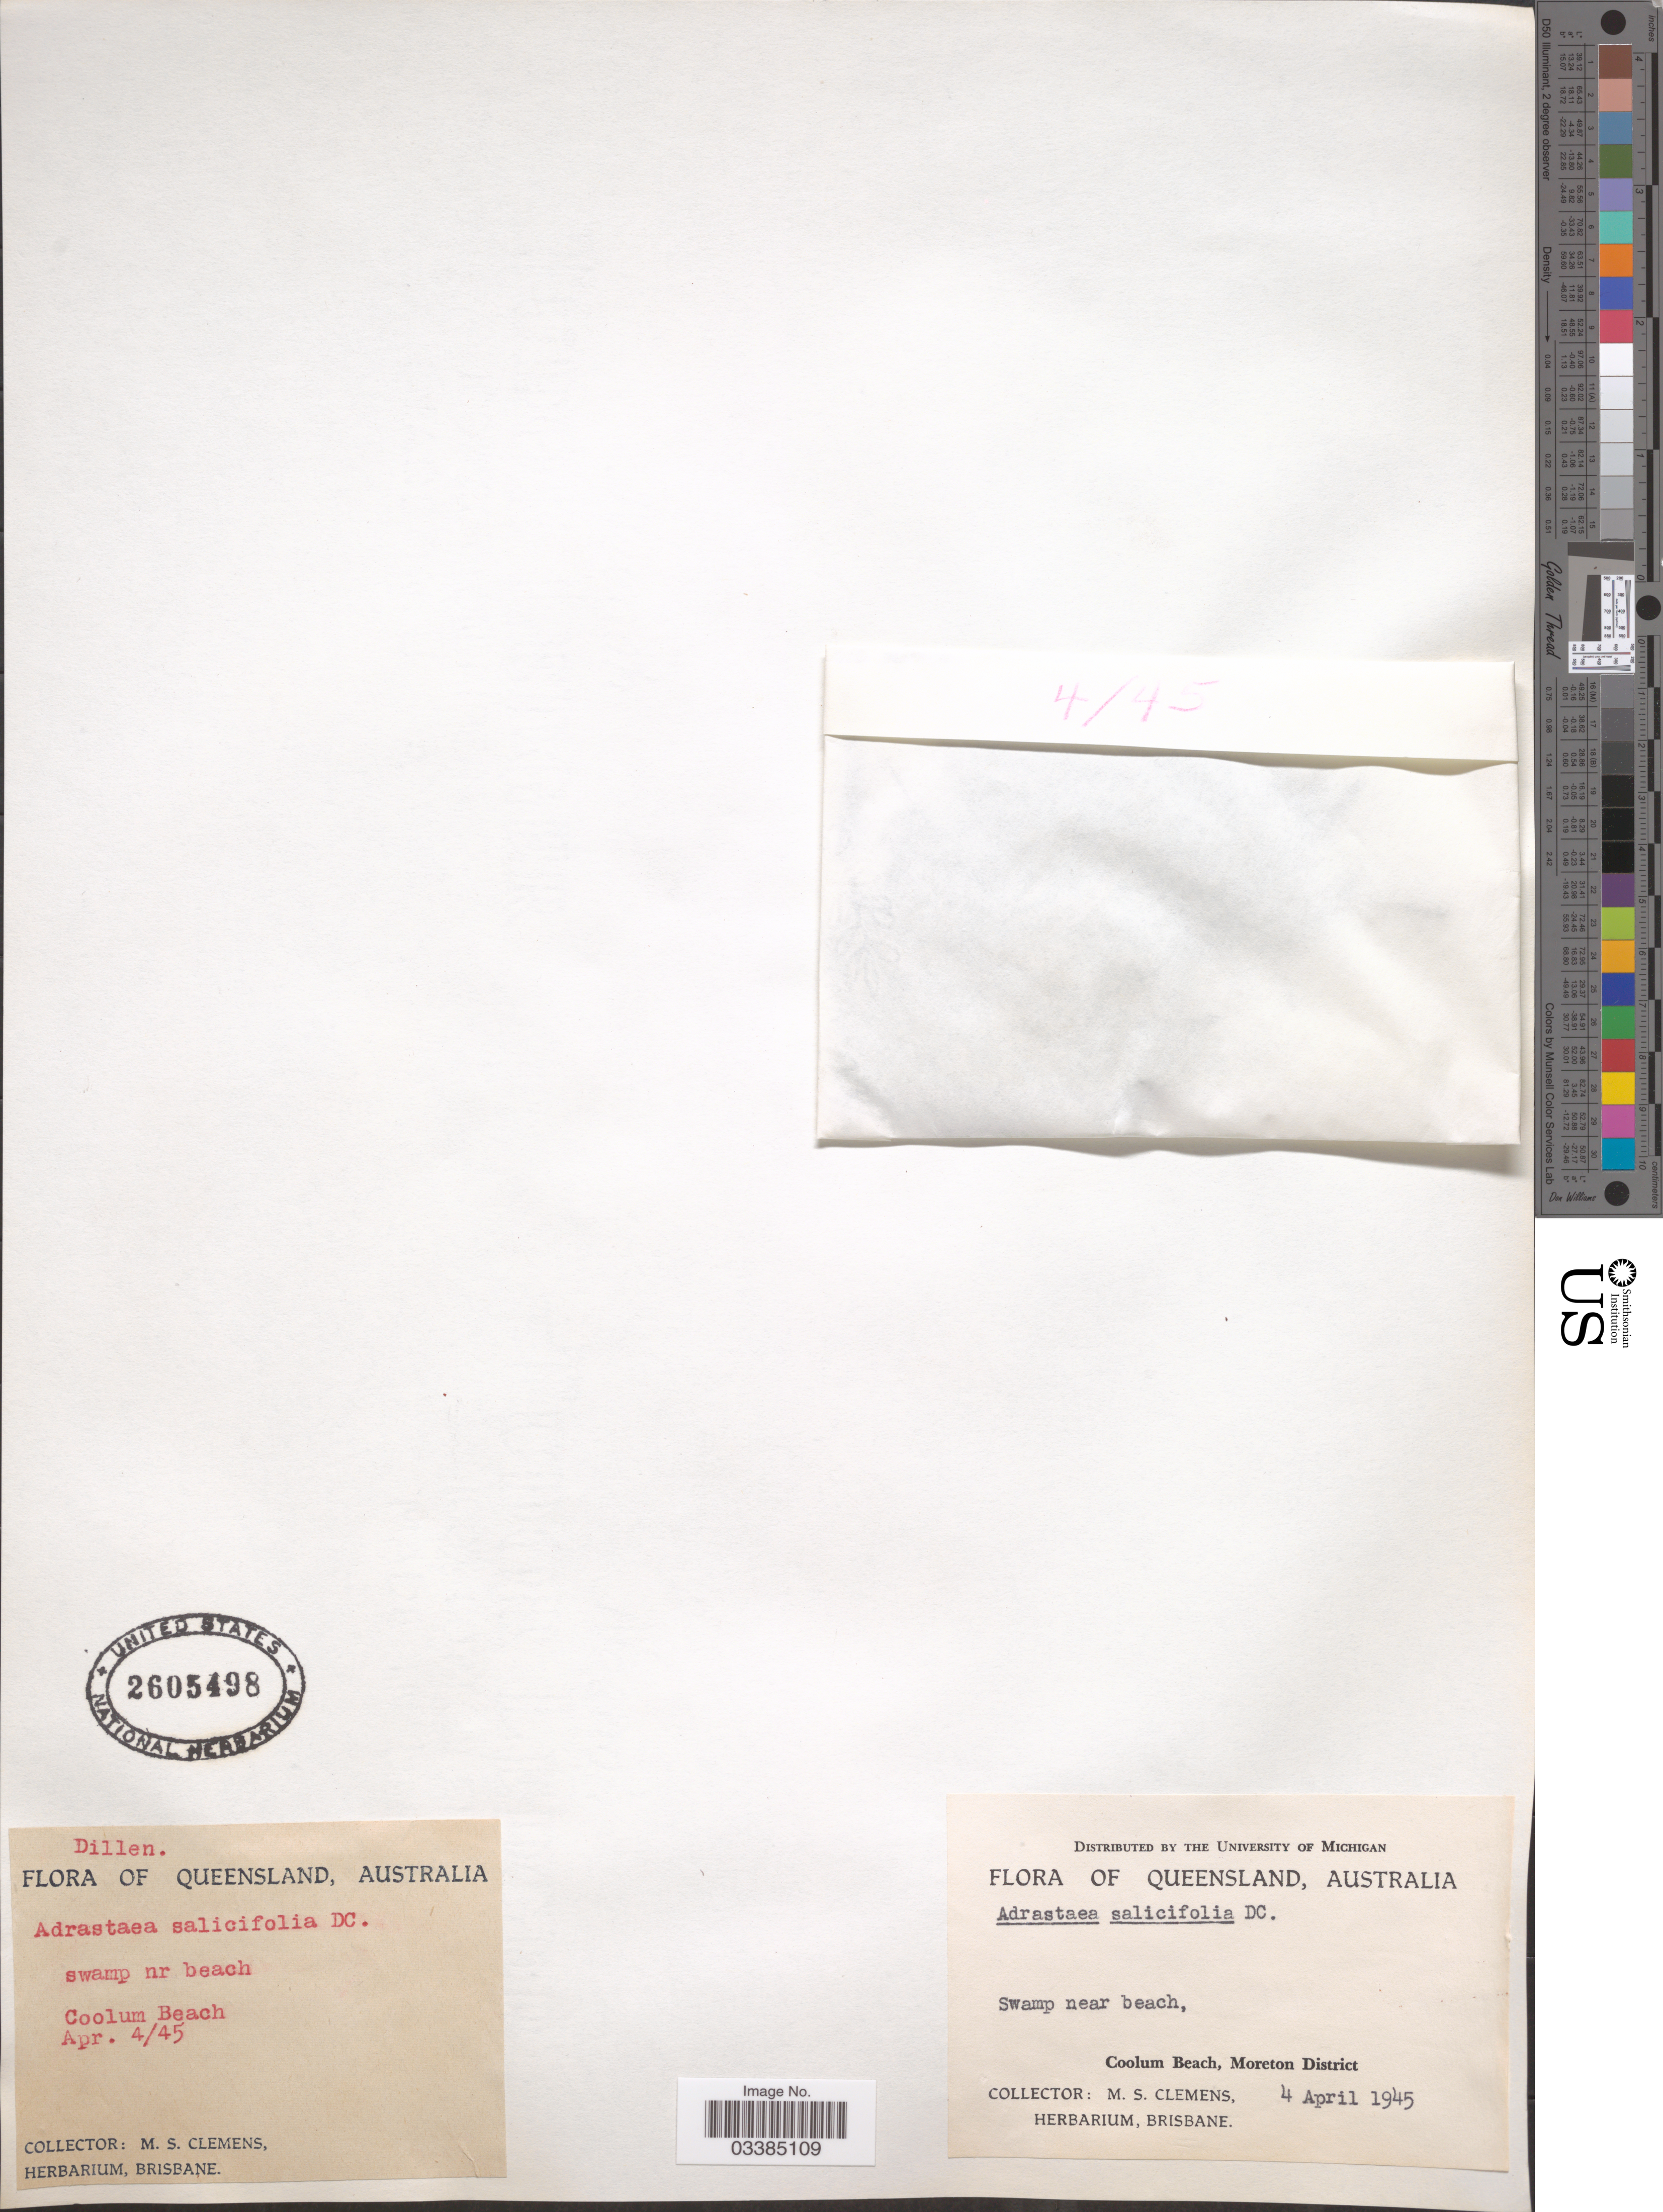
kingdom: Plantae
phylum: Tracheophyta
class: Magnoliopsida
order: Dilleniales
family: Dilleniaceae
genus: Hibbertia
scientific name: Hibbertia salicifolia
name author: Turcz.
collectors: M. S. Clemens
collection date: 1945-04-04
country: Australia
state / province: Queensland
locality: Swamp near beach, Coolum Beach, Moreton District.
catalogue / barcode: US 2605498